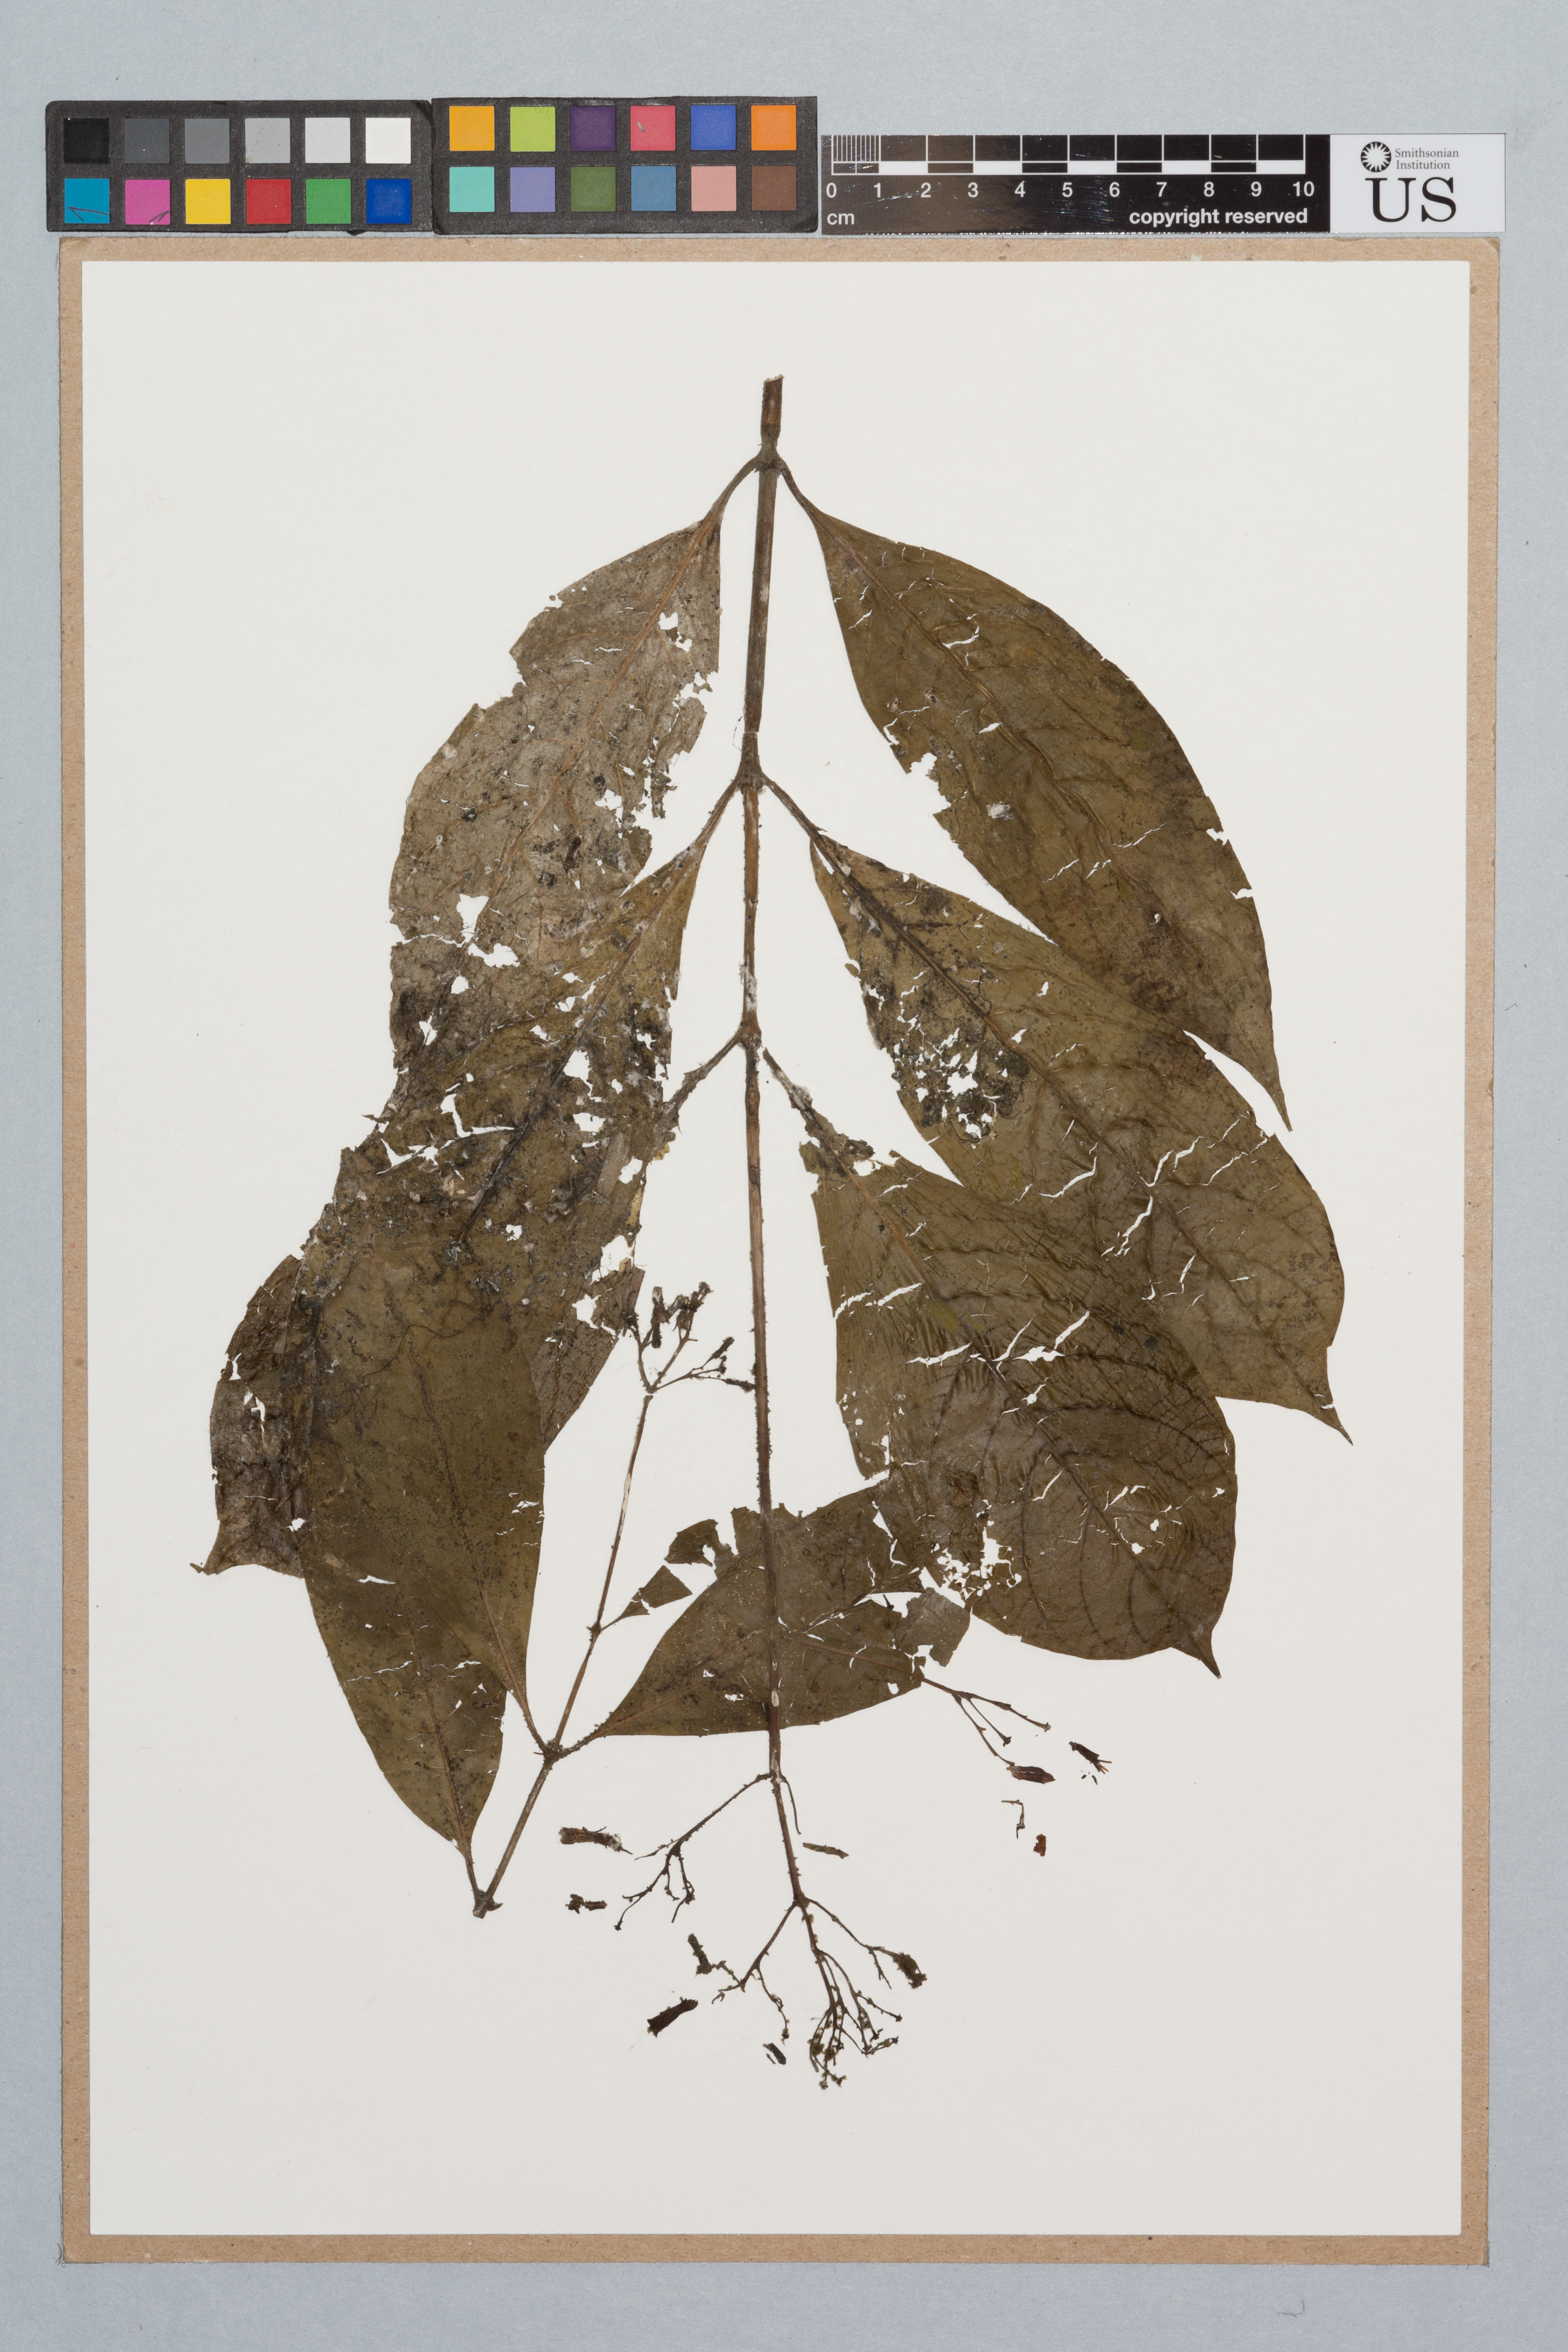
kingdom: Plantae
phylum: Tracheophyta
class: Magnoliopsida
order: Gentianales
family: Rubiaceae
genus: Palicourea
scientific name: Palicourea croceoides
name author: Desv. ex Ham.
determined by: Taylor, Charlotte M.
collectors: T. Henkel, M. Chin & L. Williams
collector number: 5555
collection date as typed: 11 July 1994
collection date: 1994-07-11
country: Guyana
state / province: Potaro-Siparuni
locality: Pakaraima Mts; Upper Ireng watershed; E slope of Malakwalai-Tipu, downslope from summit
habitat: Forest island (25-35 m canopy) on sandstone soils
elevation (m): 1100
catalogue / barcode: US 3368695